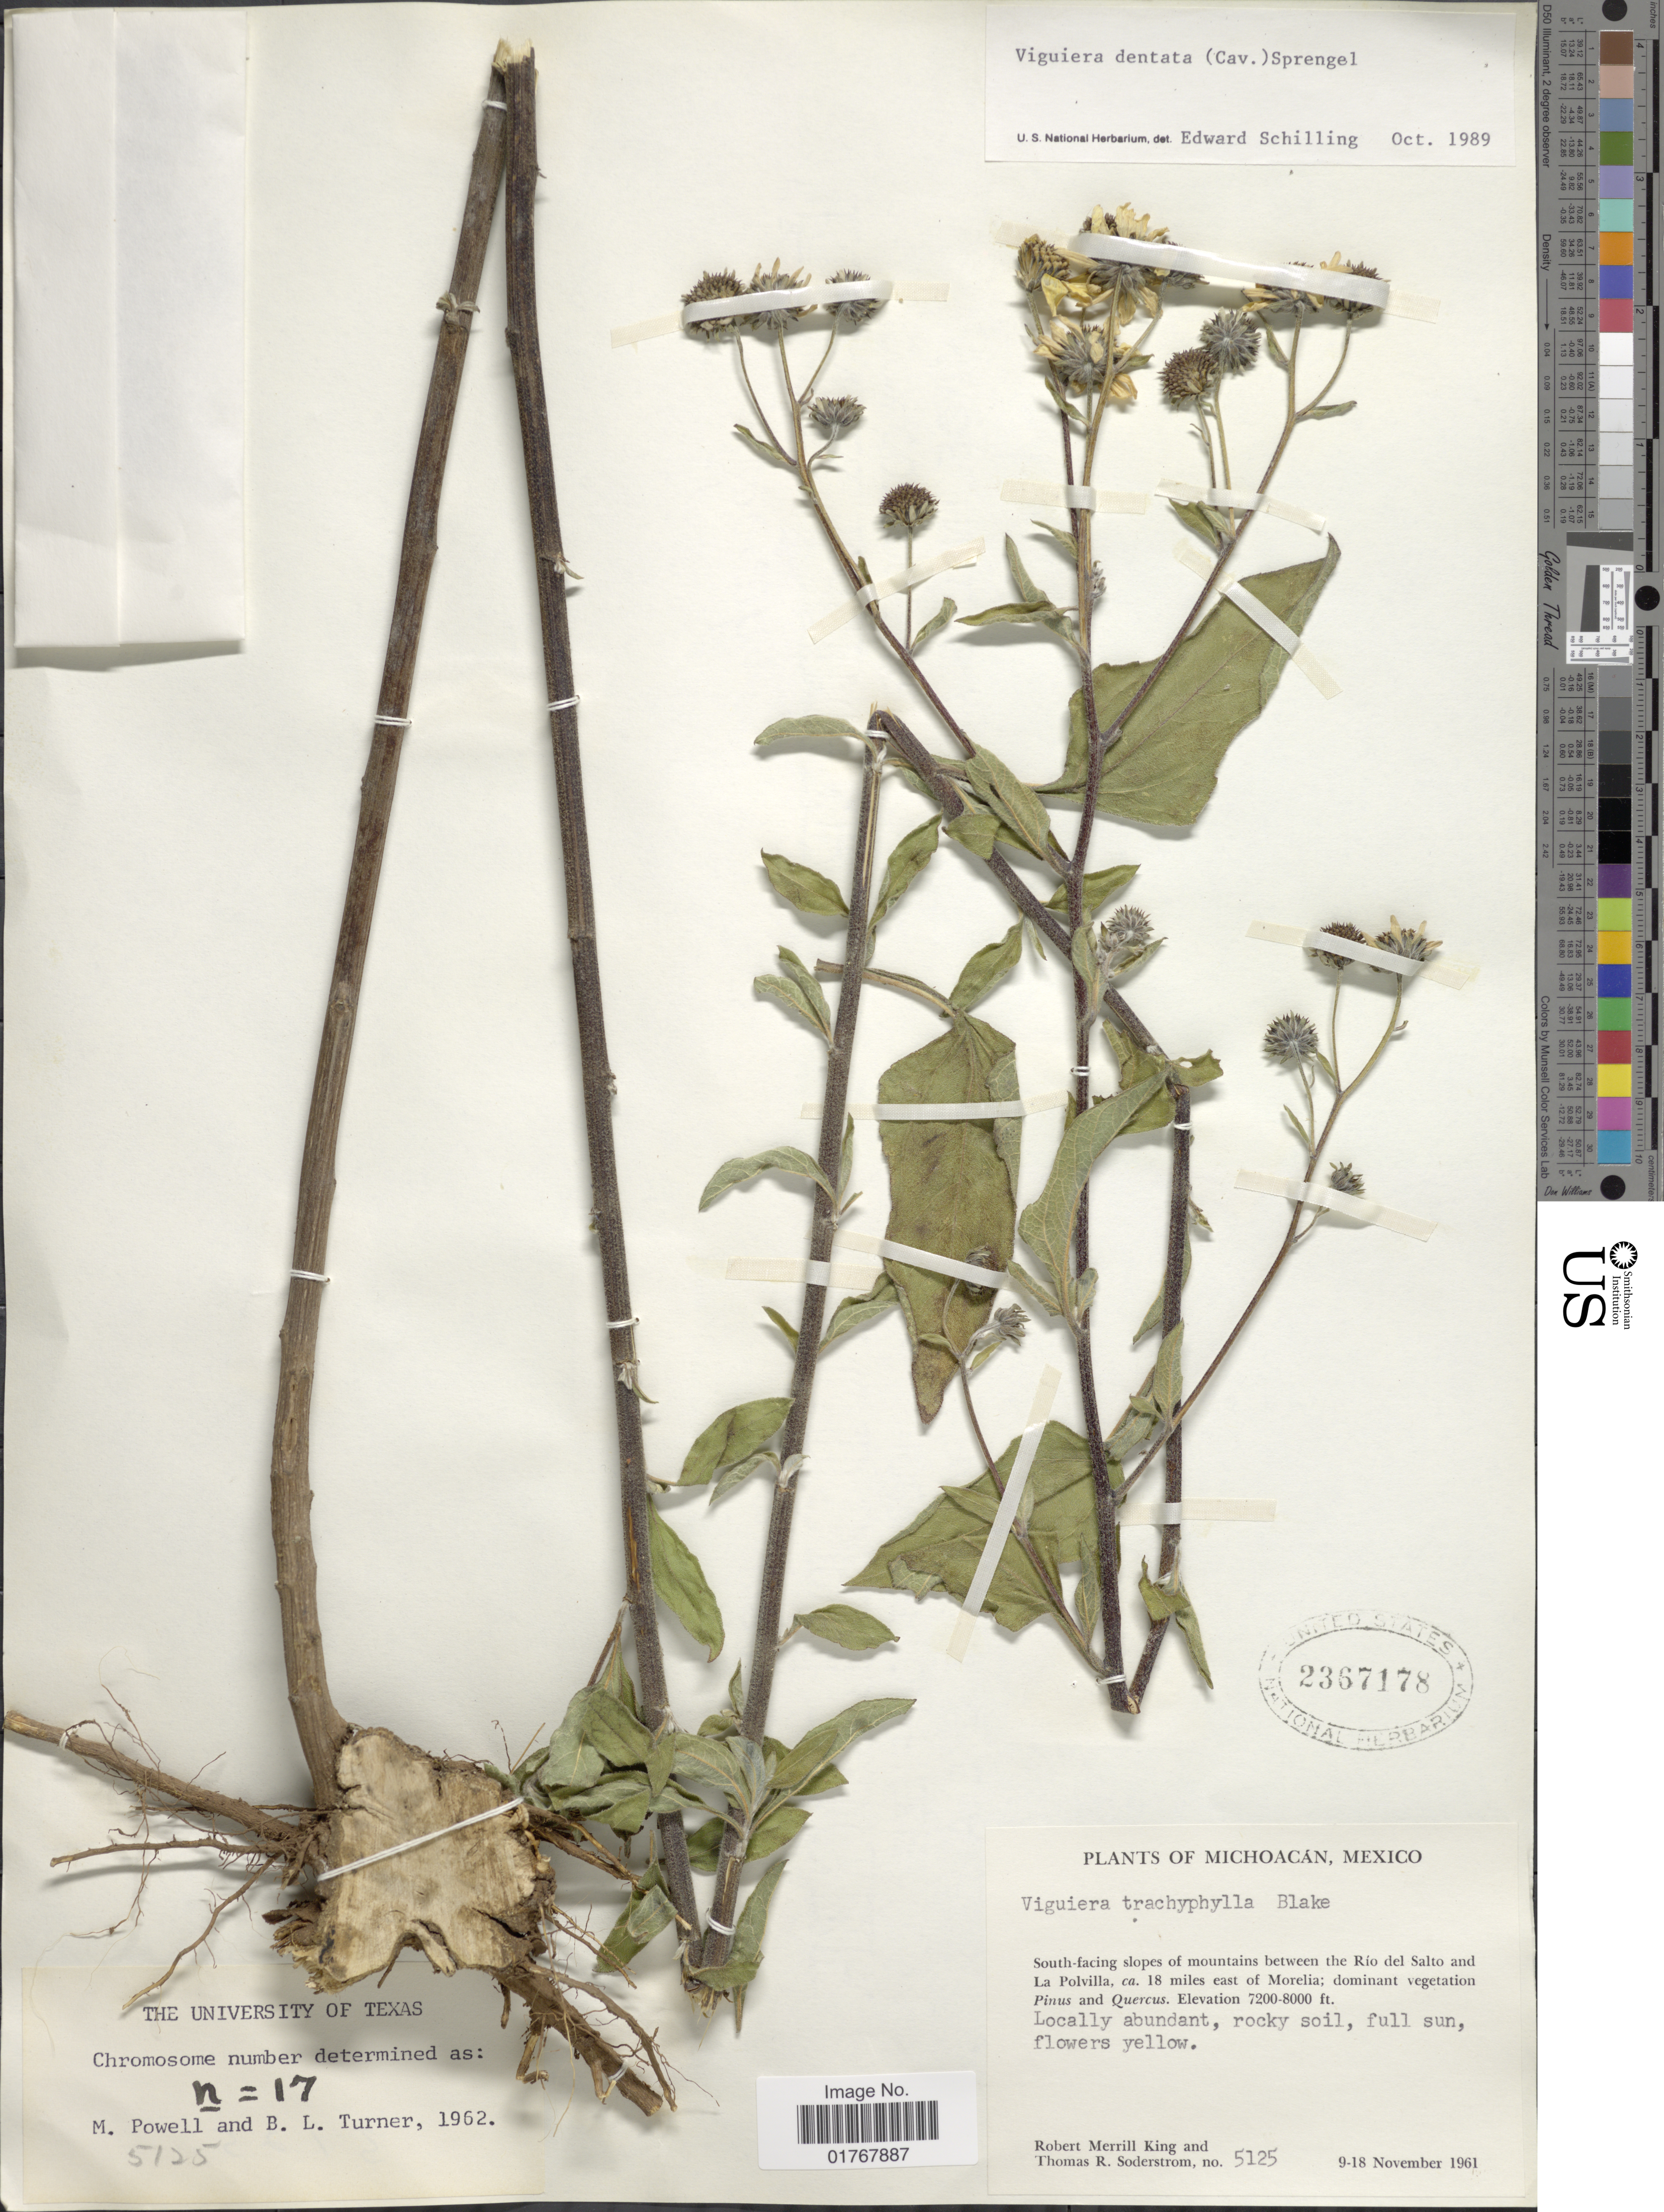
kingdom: Plantae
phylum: Tracheophyta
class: Magnoliopsida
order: Asterales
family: Asteraceae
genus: Viguiera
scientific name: Viguiera dentata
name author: (Cav.) Spreng.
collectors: R. M. King & T. R. Soderstrom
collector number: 5125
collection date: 1961-11-09/1961-11-18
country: Mexico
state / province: Michoacán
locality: South-facing slopes of mountains between the Río del Salto and La Polvilla, ca 18 miles east of Morelia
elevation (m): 2195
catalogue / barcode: US 2367178